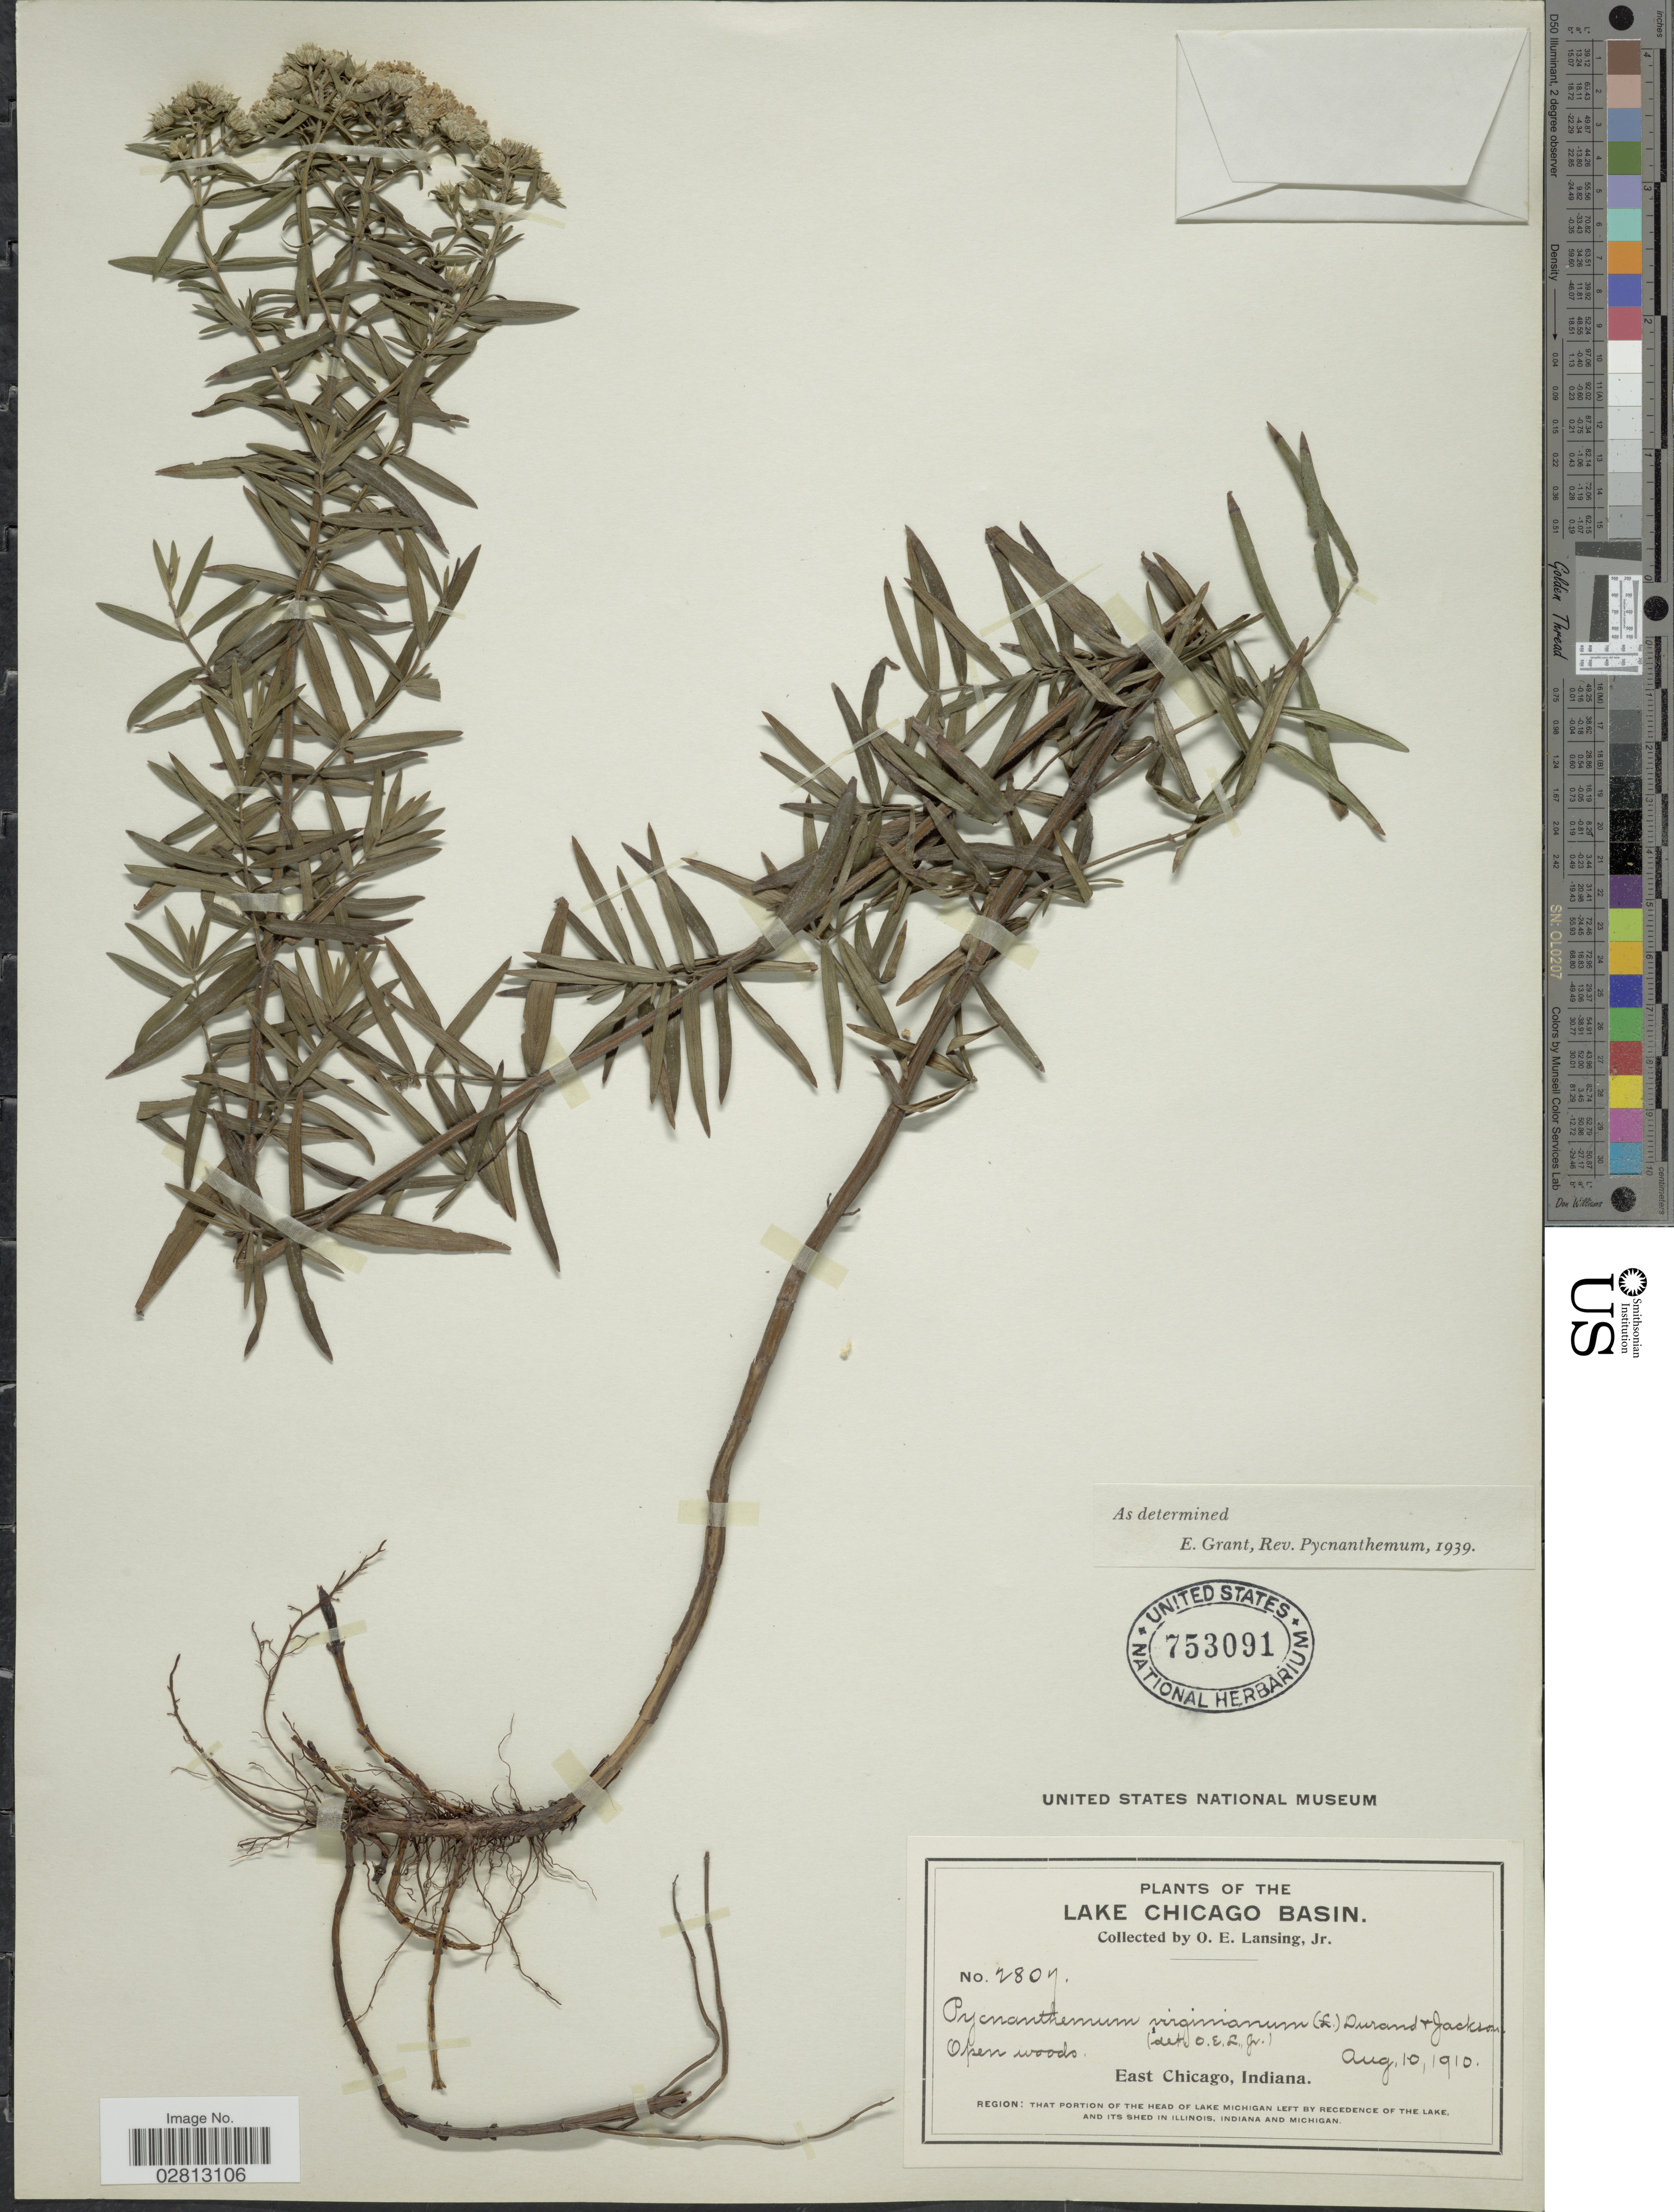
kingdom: Plantae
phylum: Tracheophyta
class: Magnoliopsida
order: Lamiales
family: Lamiaceae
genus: Pycnanthemum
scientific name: Pycnanthemum virginianum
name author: (L.) Durand & B.D. Jacks. ex B.L. Rob. & Fernald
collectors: O. Lansing Jr.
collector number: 2807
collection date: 1910-08-10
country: United States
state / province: Indiana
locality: Lake Chicago Basin, East Chicago, Region that portion of the head of lake Michigan left by recedence of the lake.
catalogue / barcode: US 753091